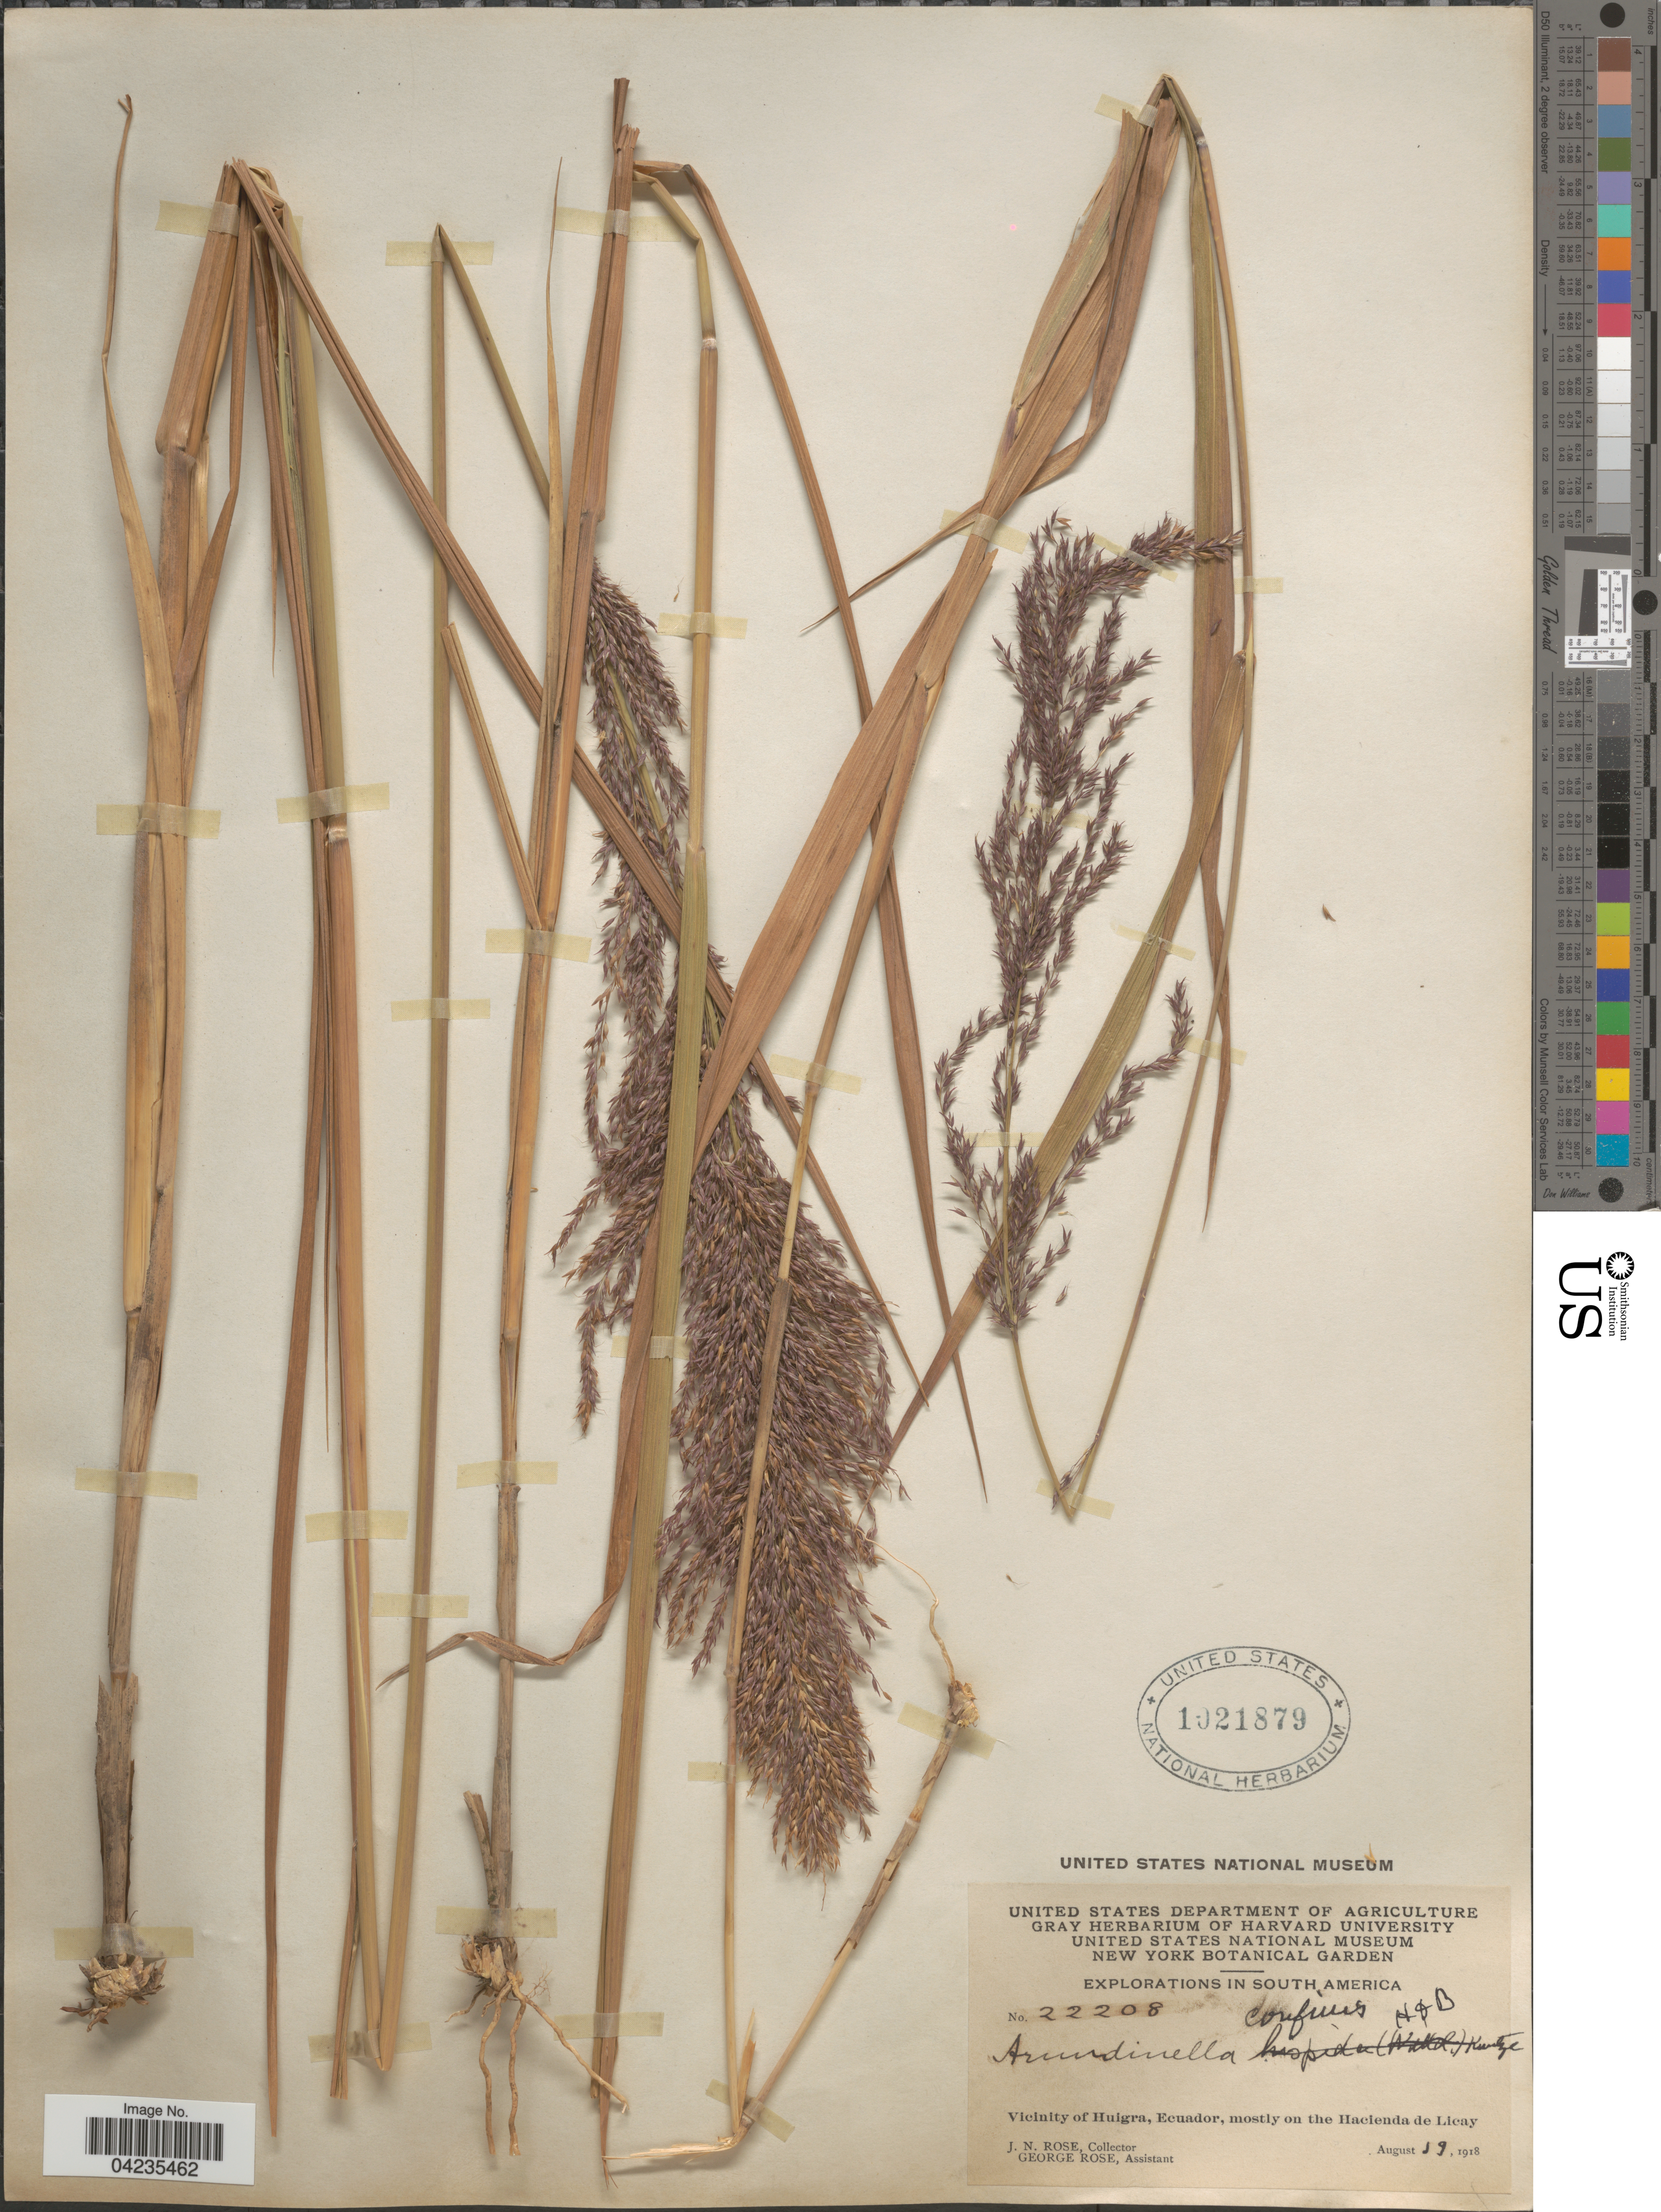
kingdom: Plantae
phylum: Tracheophyta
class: Liliopsida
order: Poales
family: Poaceae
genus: Arundinella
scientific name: Arundinella hispida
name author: (Humb. & Bonpl. ex Willd.) Kuntze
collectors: J. N. Rose & G. Rose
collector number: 22208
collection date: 1918-08-19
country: Ecuador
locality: Explorations in South America. Vicinity of Huigra, mostly on the Hacienda de Licay.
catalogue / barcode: US 1021879